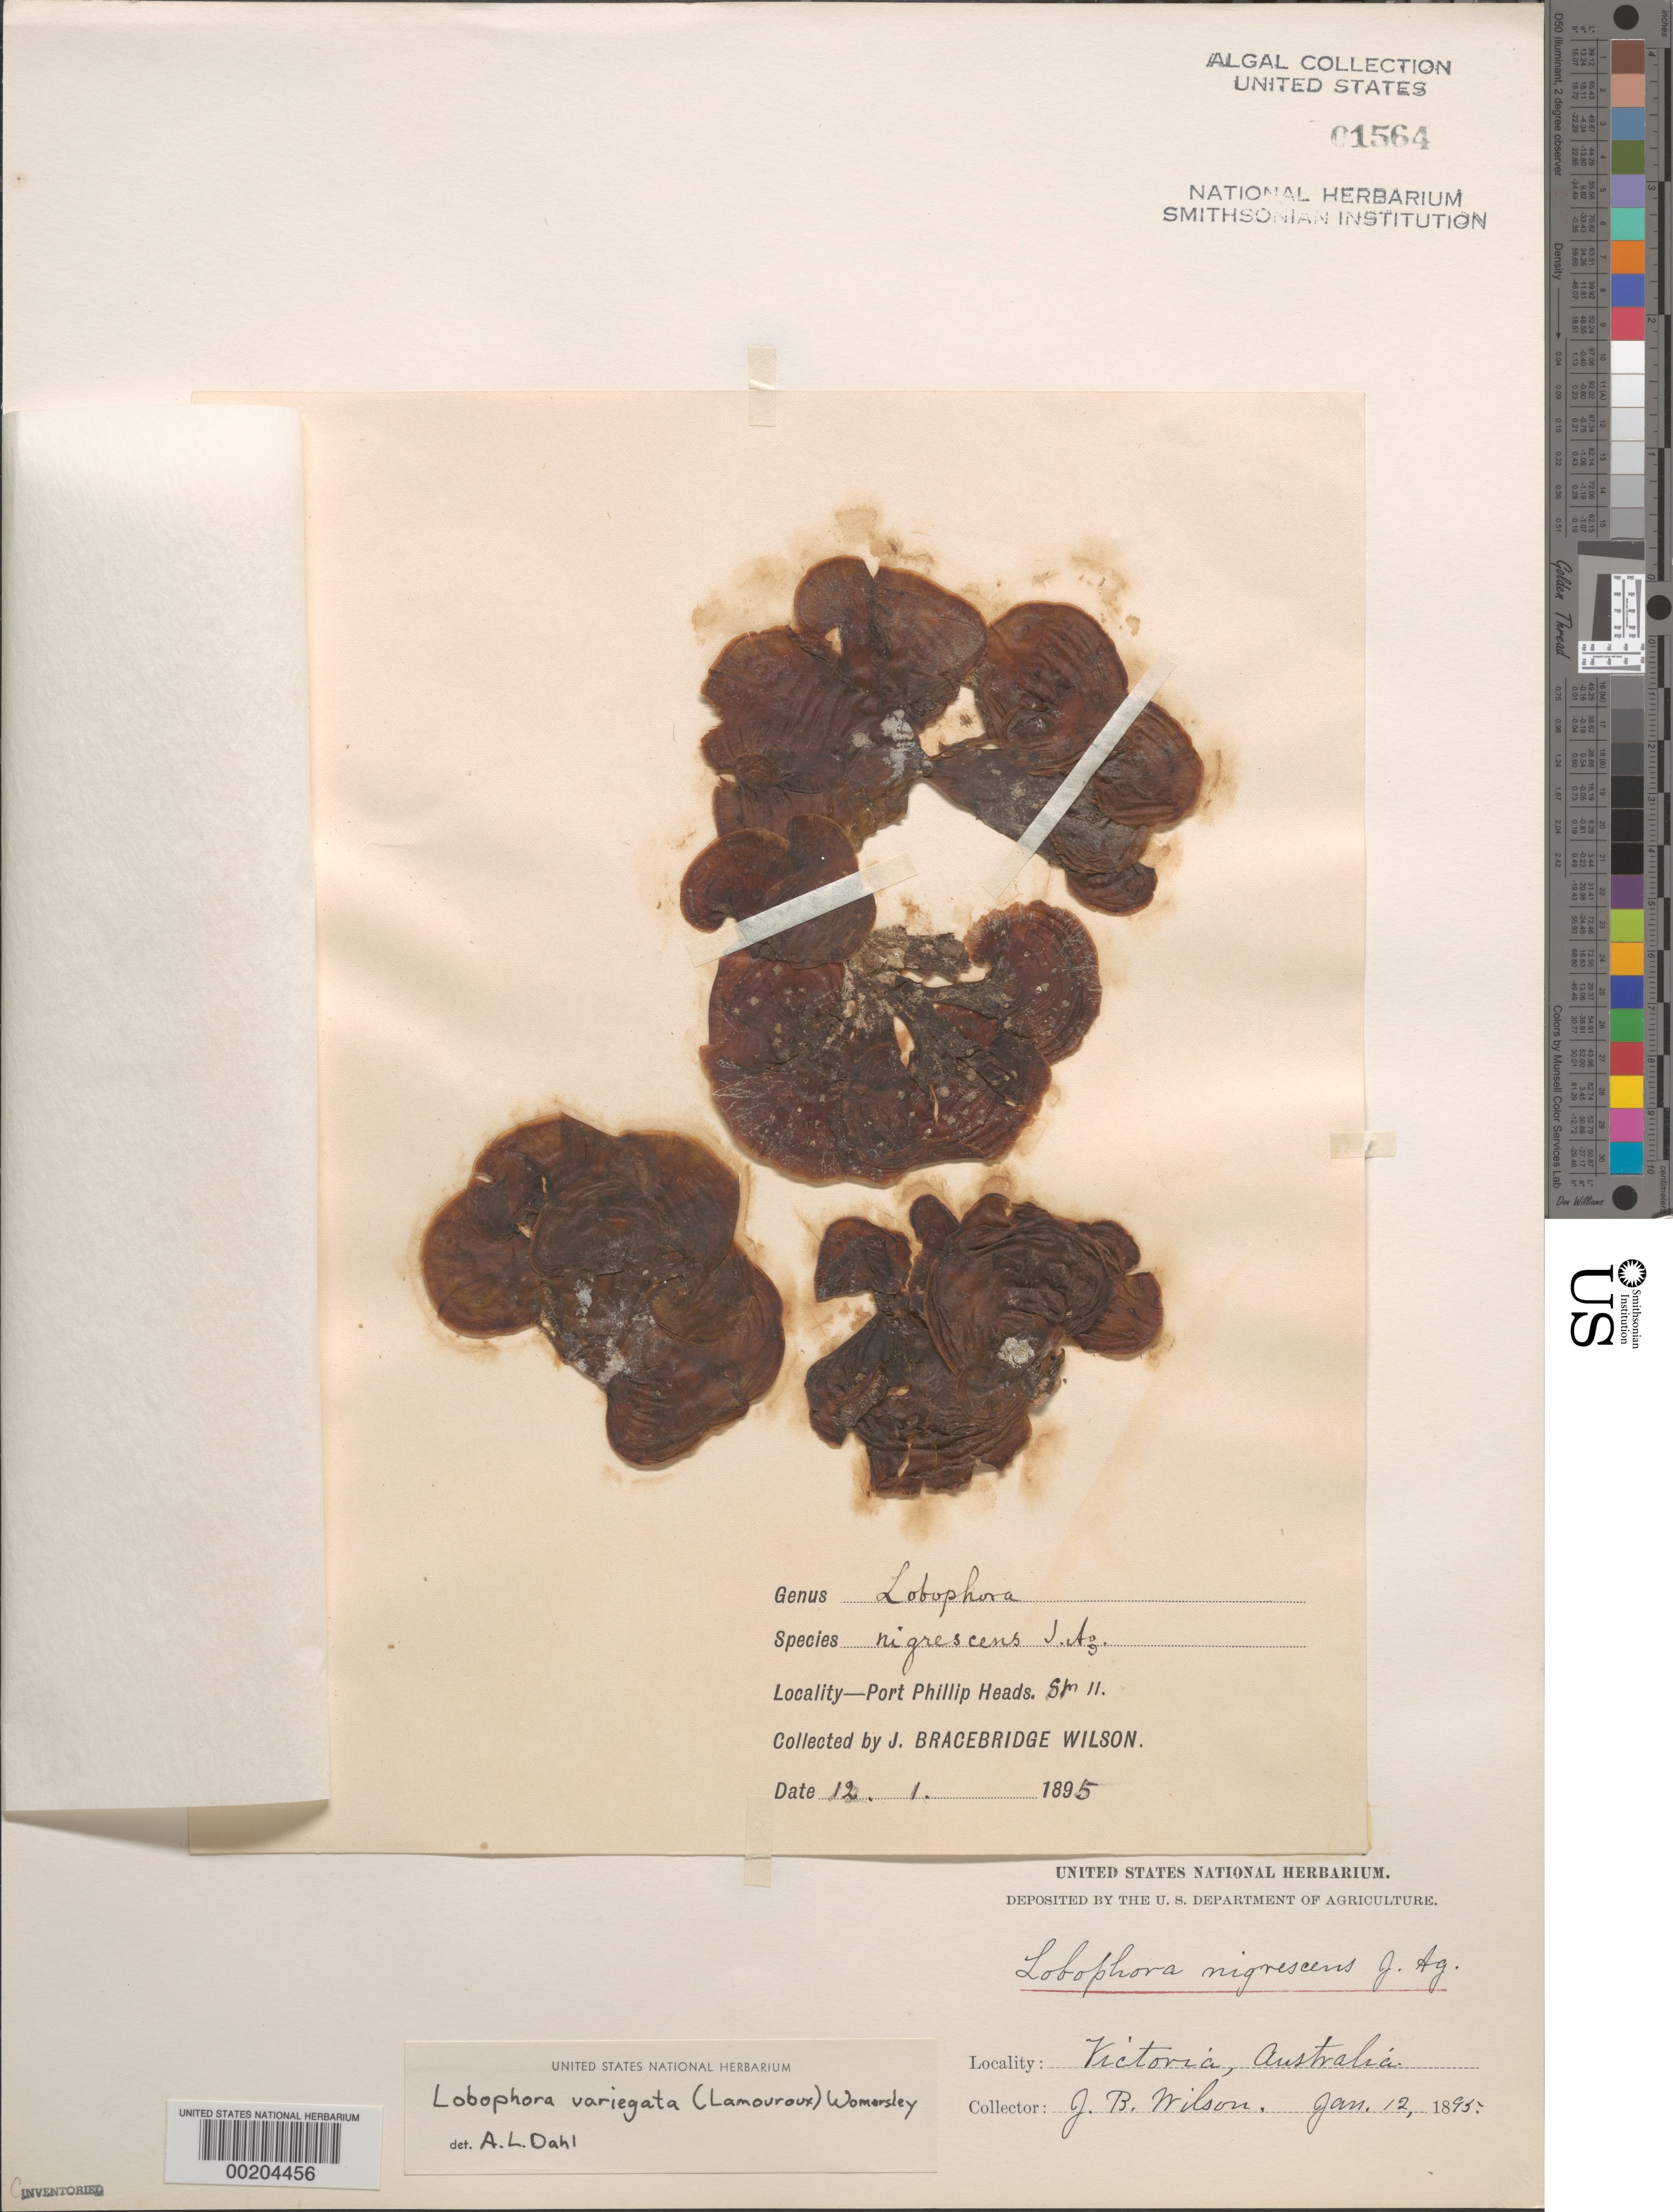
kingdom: Chromista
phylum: Ochrophyta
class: Phaeophyceae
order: Dictyotales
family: Dictyotaceae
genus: Lobophora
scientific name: Lobophora variegata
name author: (J.V.Lamouroux) Womersley & E.C. Oliveira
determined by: Dahl, A. E.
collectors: J. B. Wilson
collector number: Station 11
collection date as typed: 12 Jan 1895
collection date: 1895-01-12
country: Australia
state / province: Victoria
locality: Port Phillip Heads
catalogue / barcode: US 1564